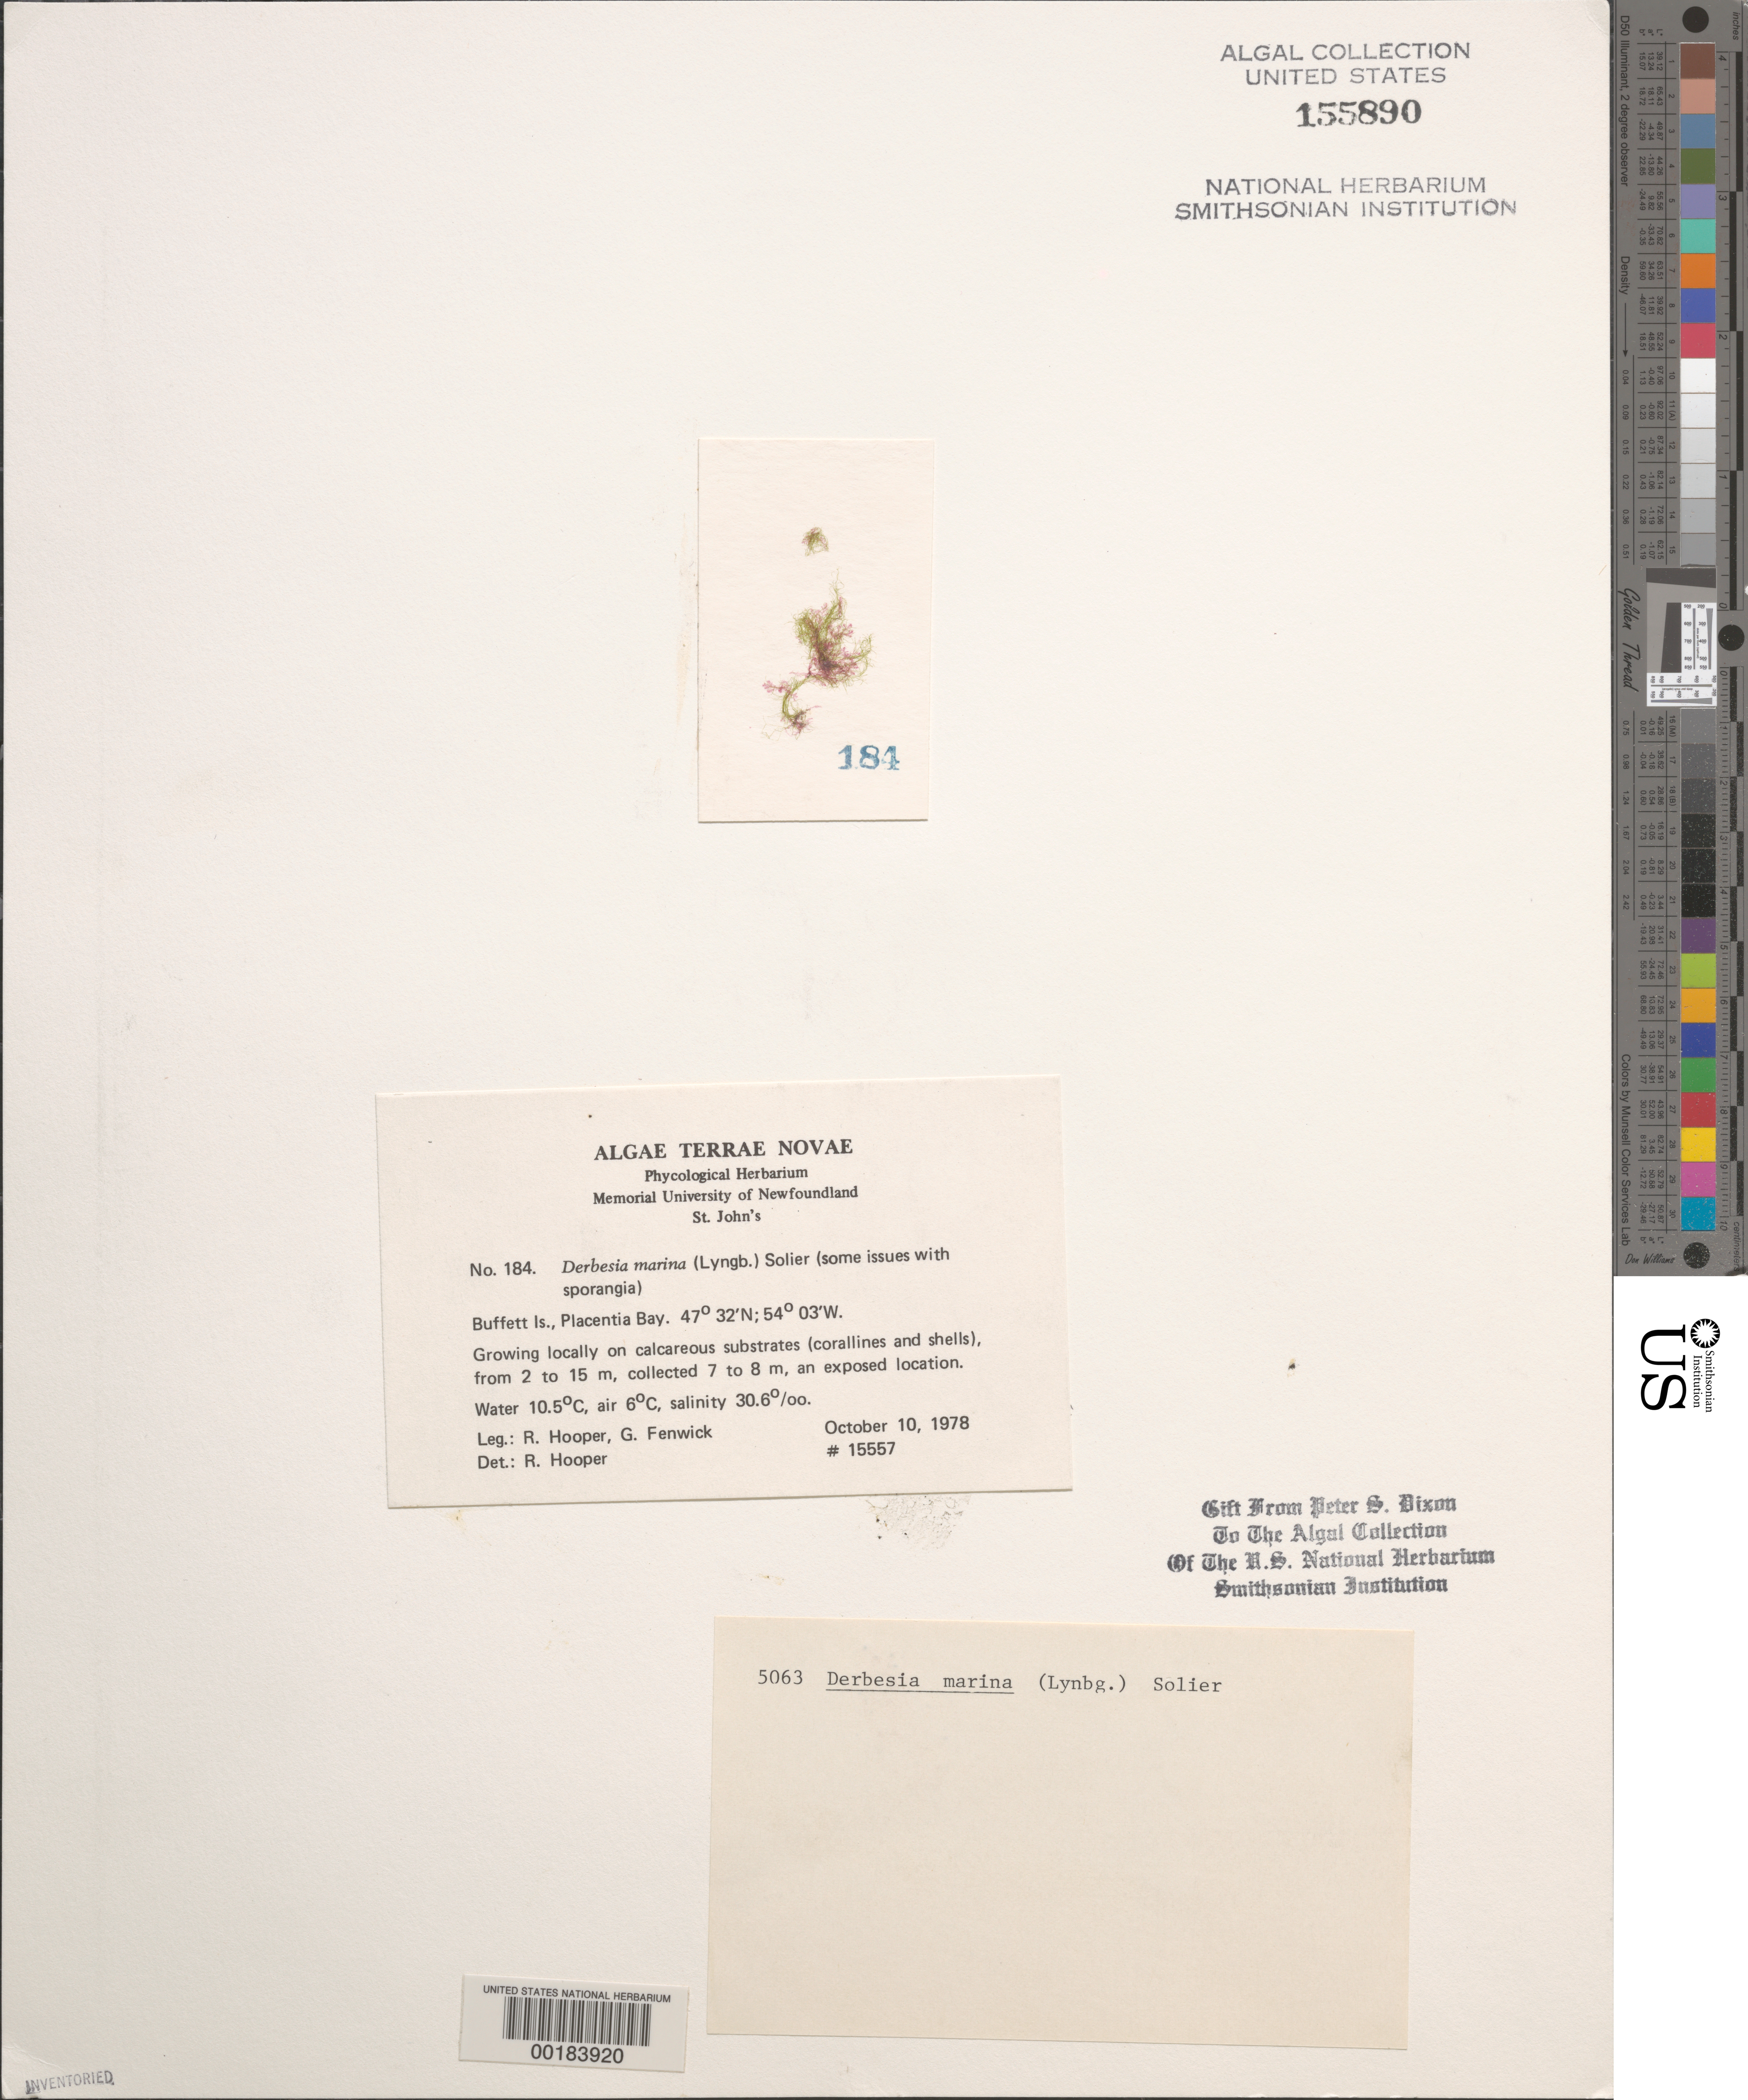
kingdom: Plantae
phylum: Chlorophyta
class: Ulvophyceae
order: Bryopsidales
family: Derbesiaceae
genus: Derbesia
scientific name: Derbesia marina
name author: (Lyngb.) Solier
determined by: Hooper, R. G.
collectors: R. G. Hooper & G. Fenwick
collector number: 15557 & PSD 5063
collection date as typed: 10 Oct 1978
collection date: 1978-10-10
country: Canada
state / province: Newfoundland and Labrador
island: Buffett Island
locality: Placentia Bay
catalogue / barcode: US 155890